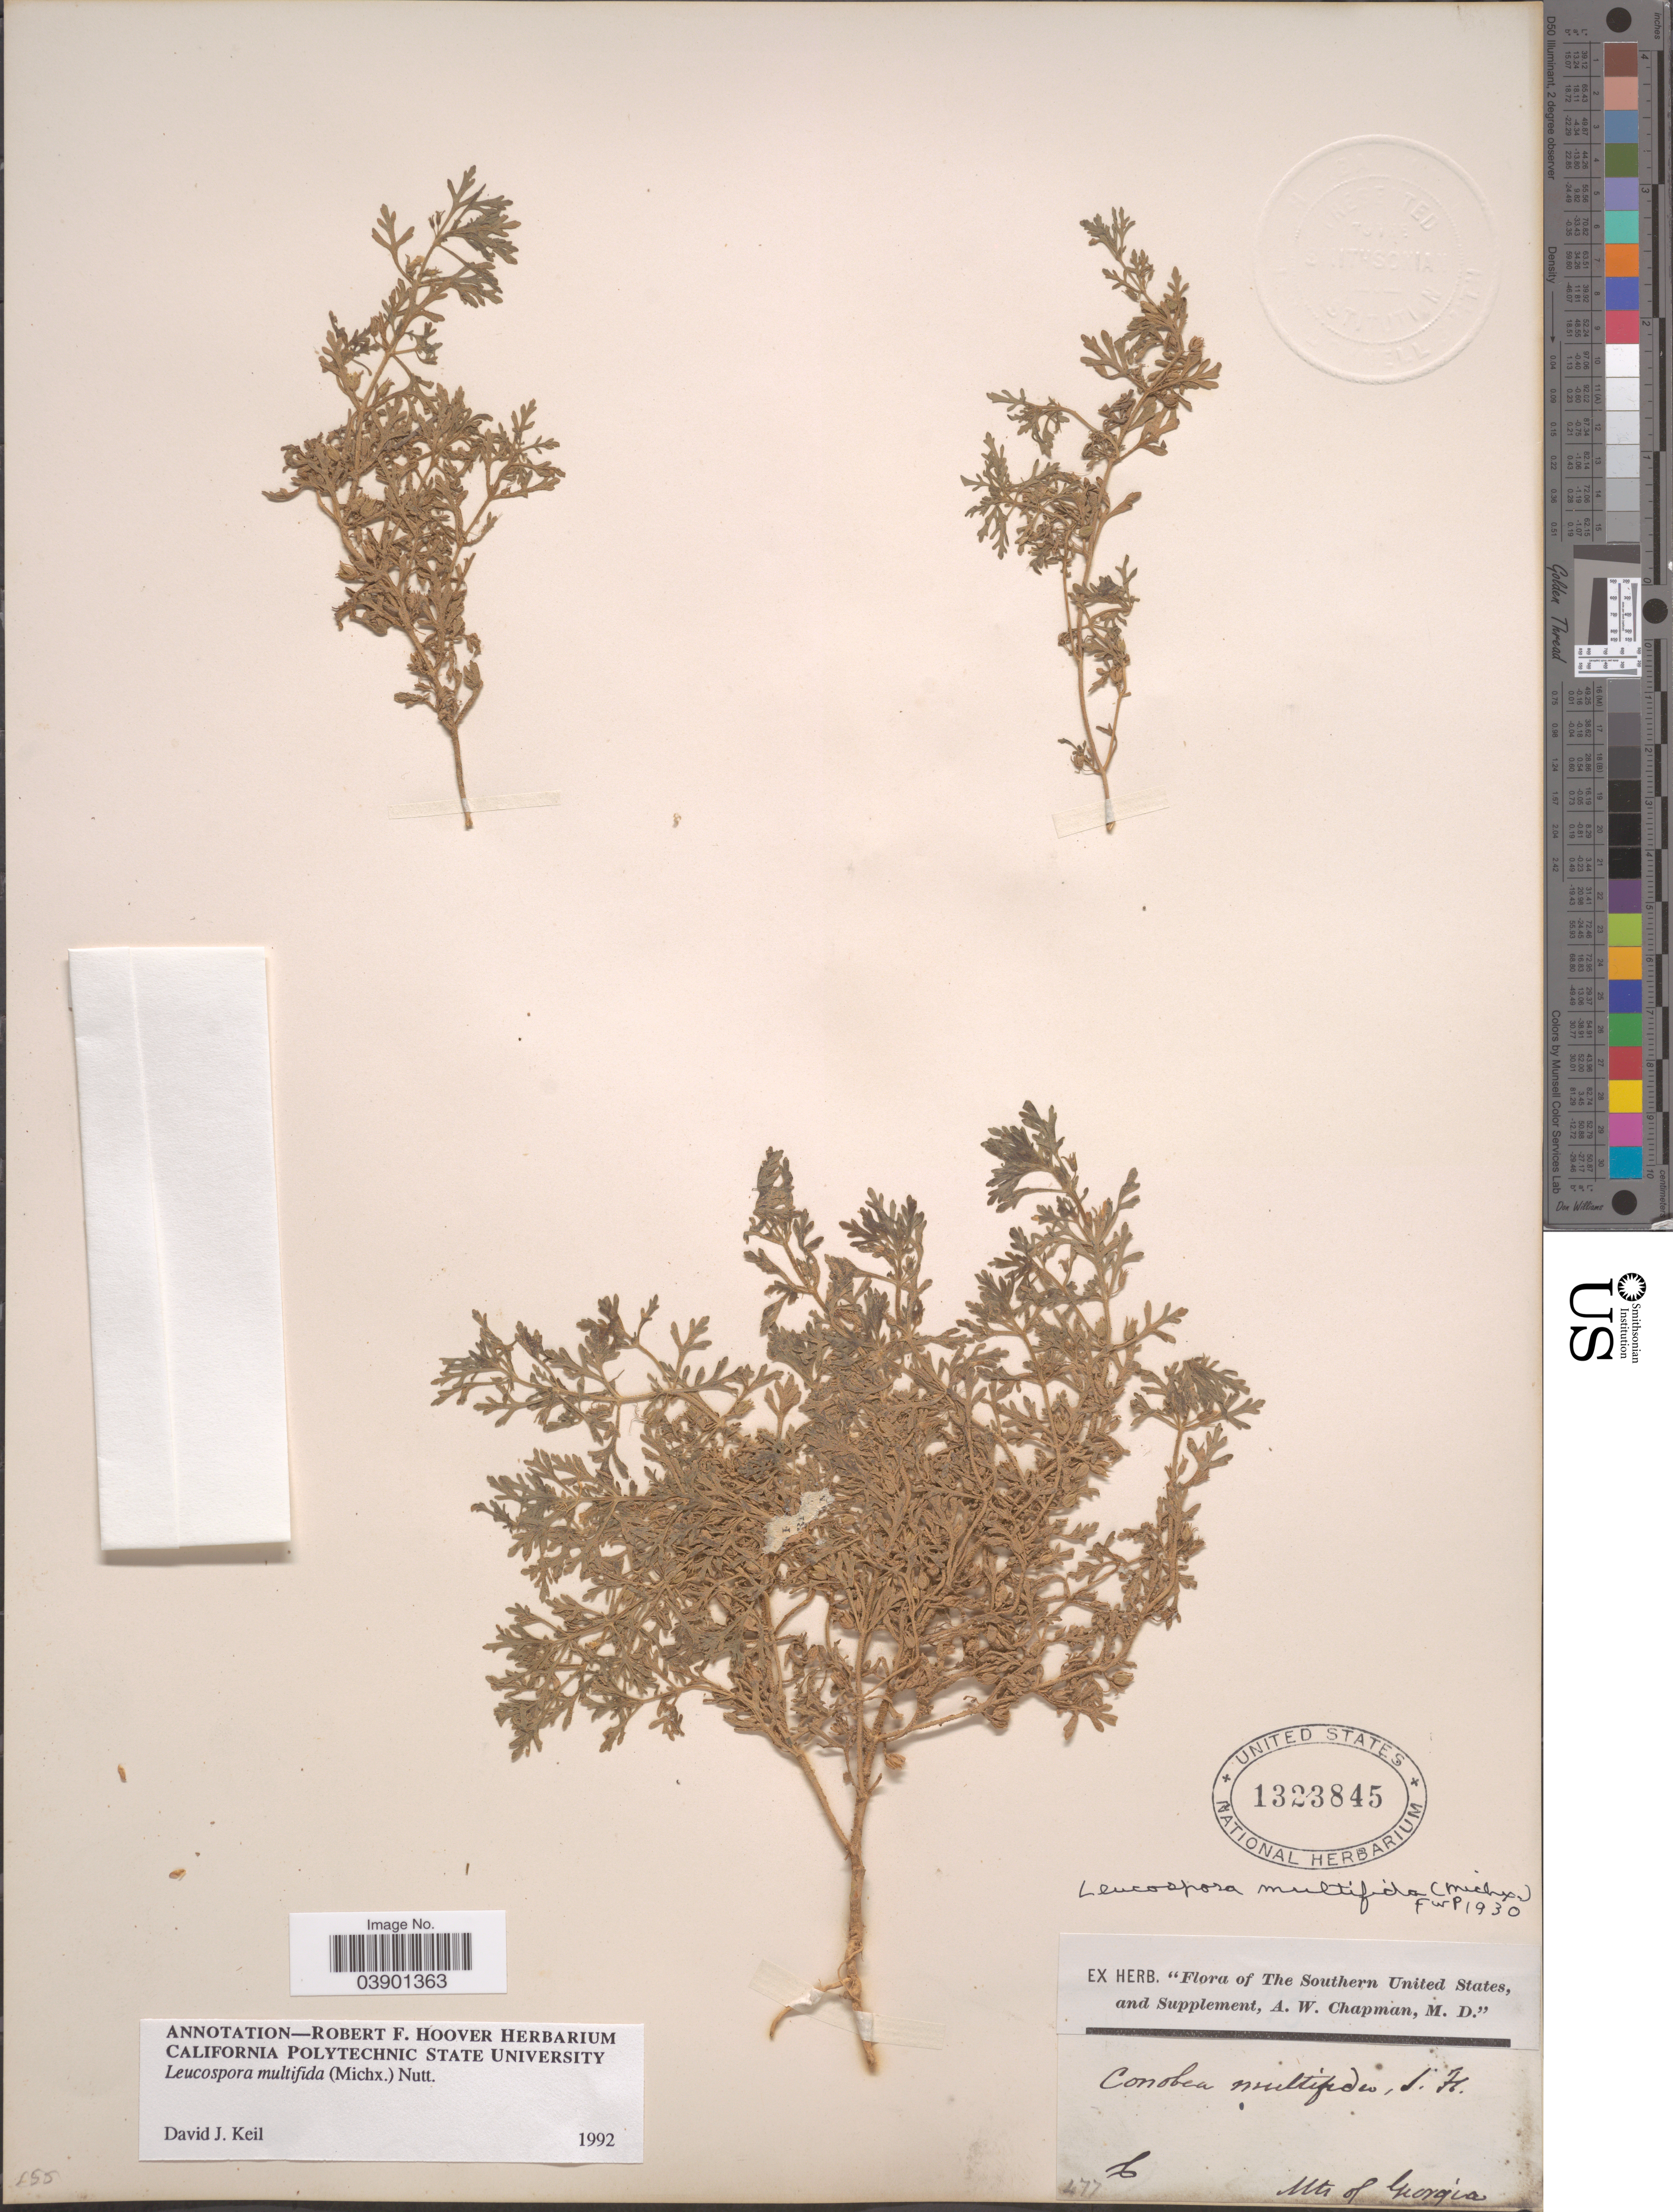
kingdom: Plantae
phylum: Tracheophyta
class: Magnoliopsida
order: Lamiales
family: Plantaginaceae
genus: Leucospora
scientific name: Leucospora multifida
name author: (Michx.) Nutt.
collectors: A. W. Chapman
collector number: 477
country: United States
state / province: Georgia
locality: The Southern United States. Mts of Georgia.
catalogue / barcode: US 1323845